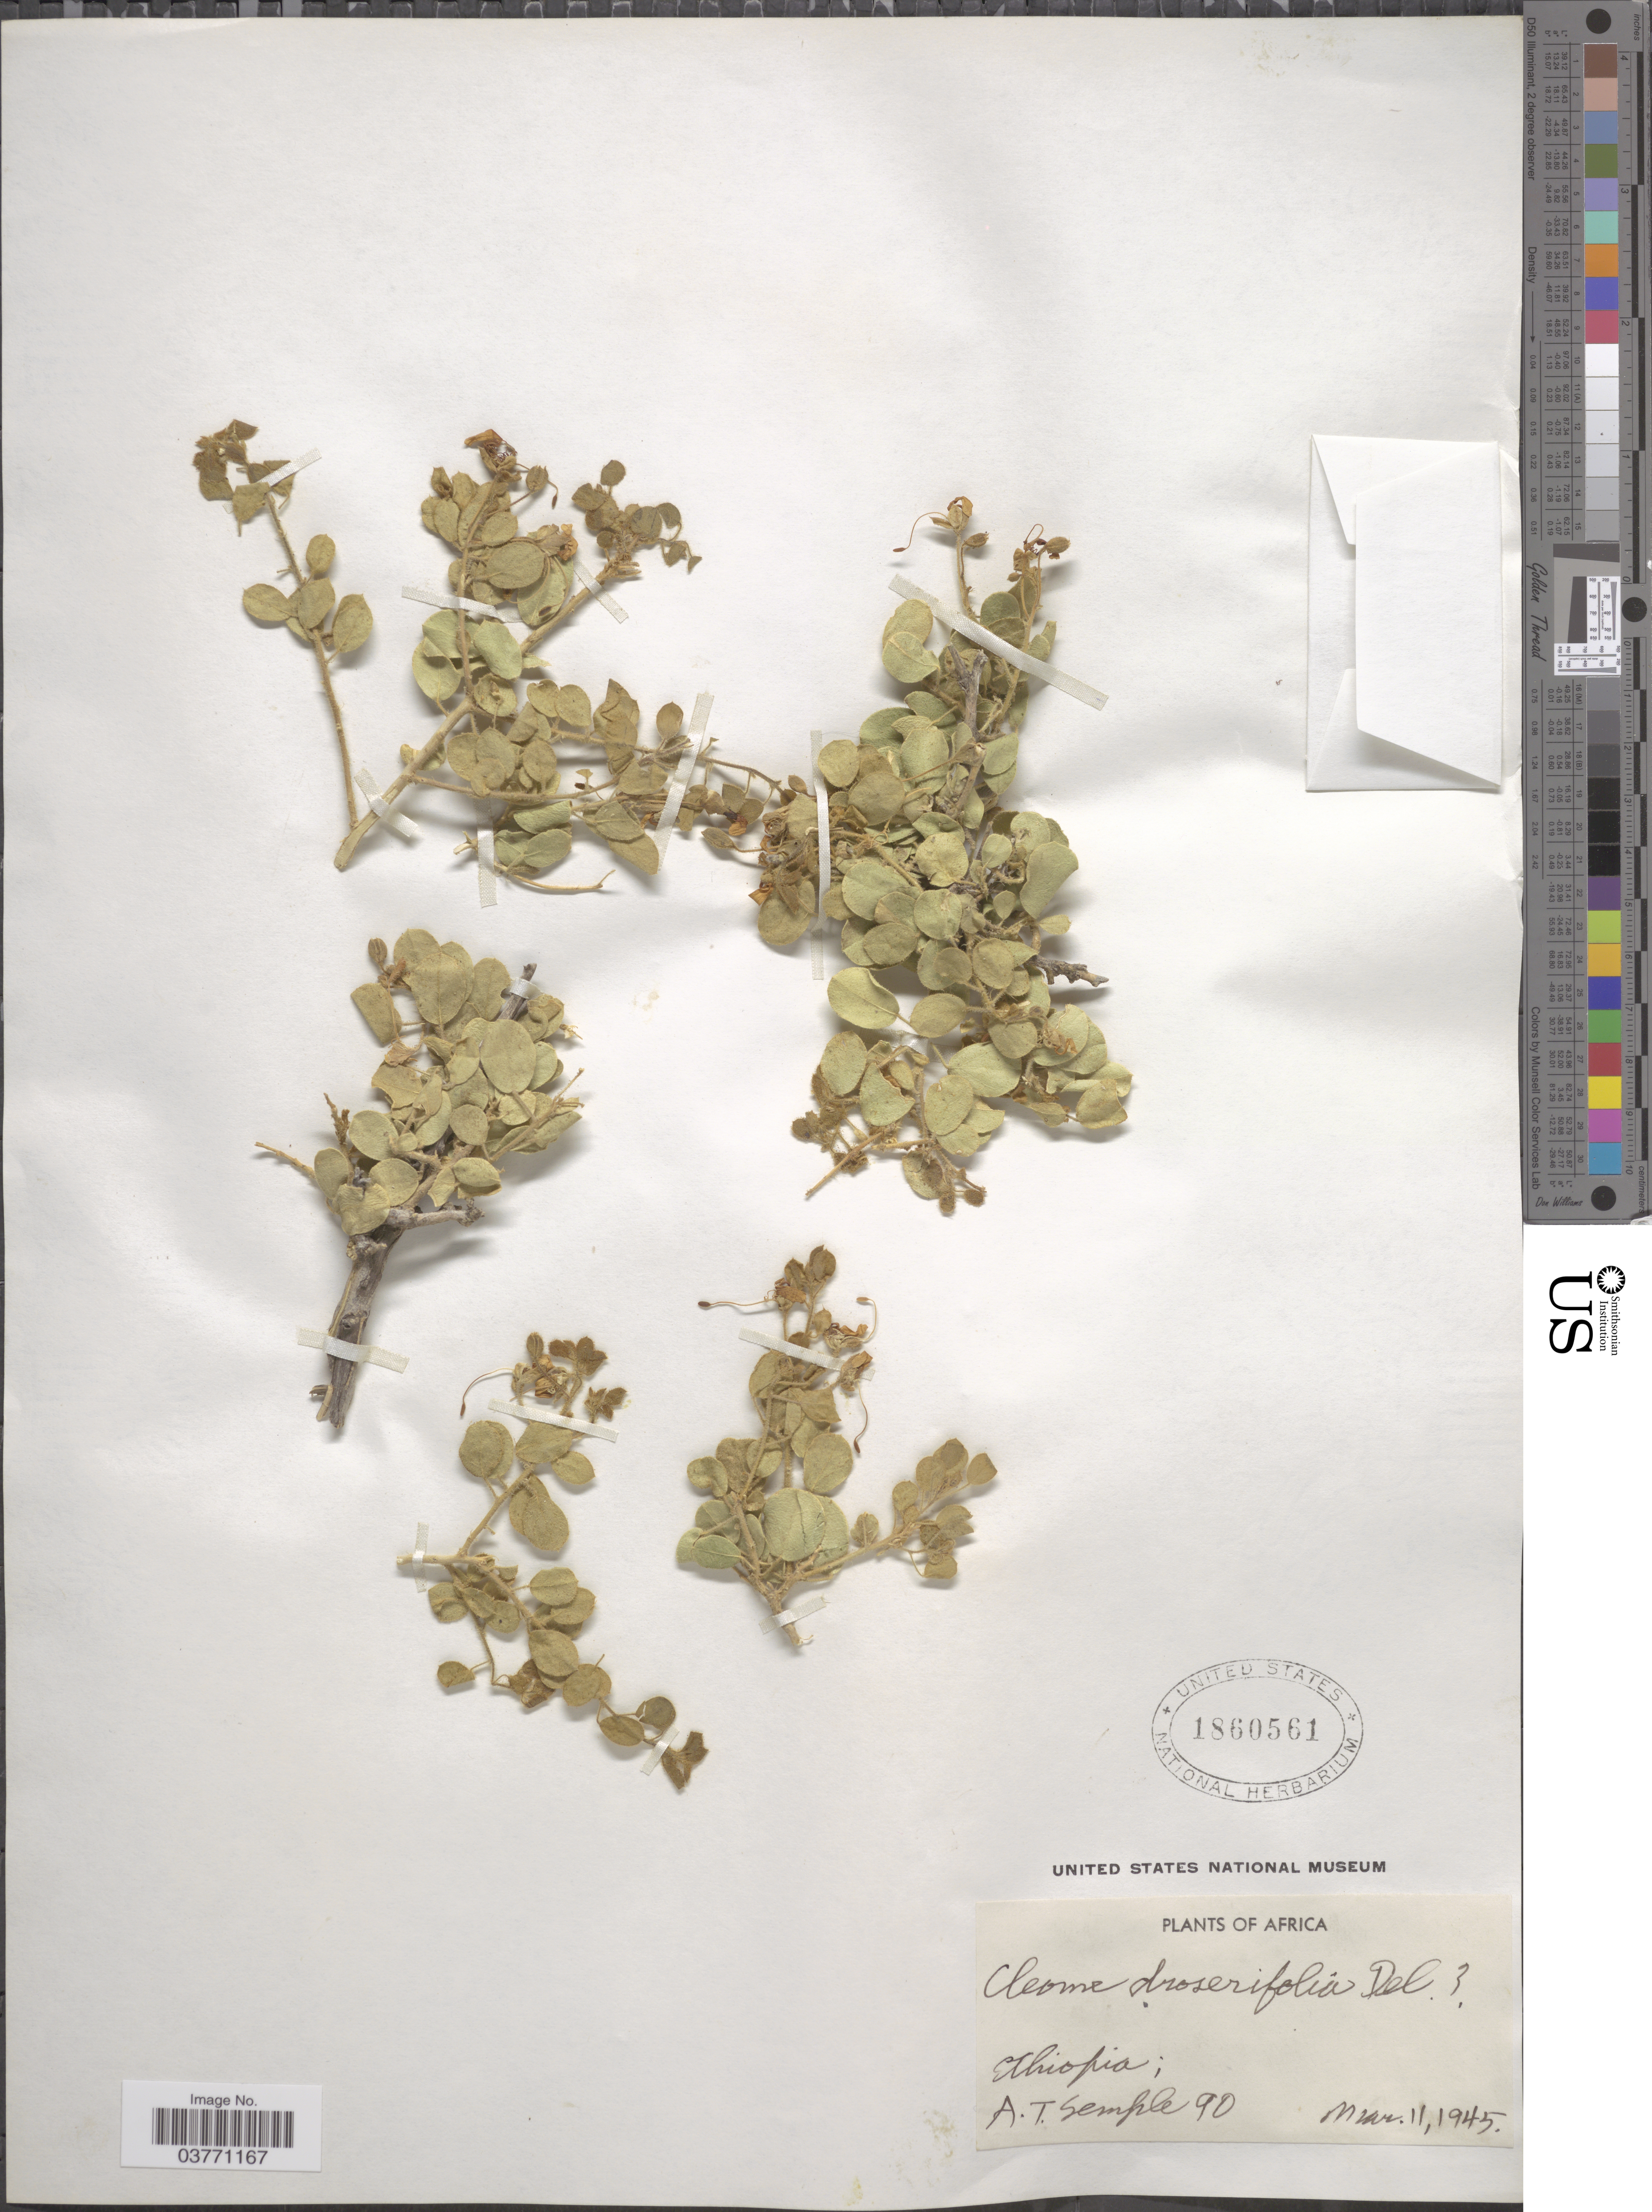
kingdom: Plantae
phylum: Tracheophyta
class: Magnoliopsida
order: Brassicales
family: Cleomaceae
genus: Rorida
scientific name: Rorida droserifolia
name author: (Forssk.) Thulin & Roalson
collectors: A. Semple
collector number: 90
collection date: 1945-03-11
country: Ethiopia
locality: Ethiopia.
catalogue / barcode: US 1860561